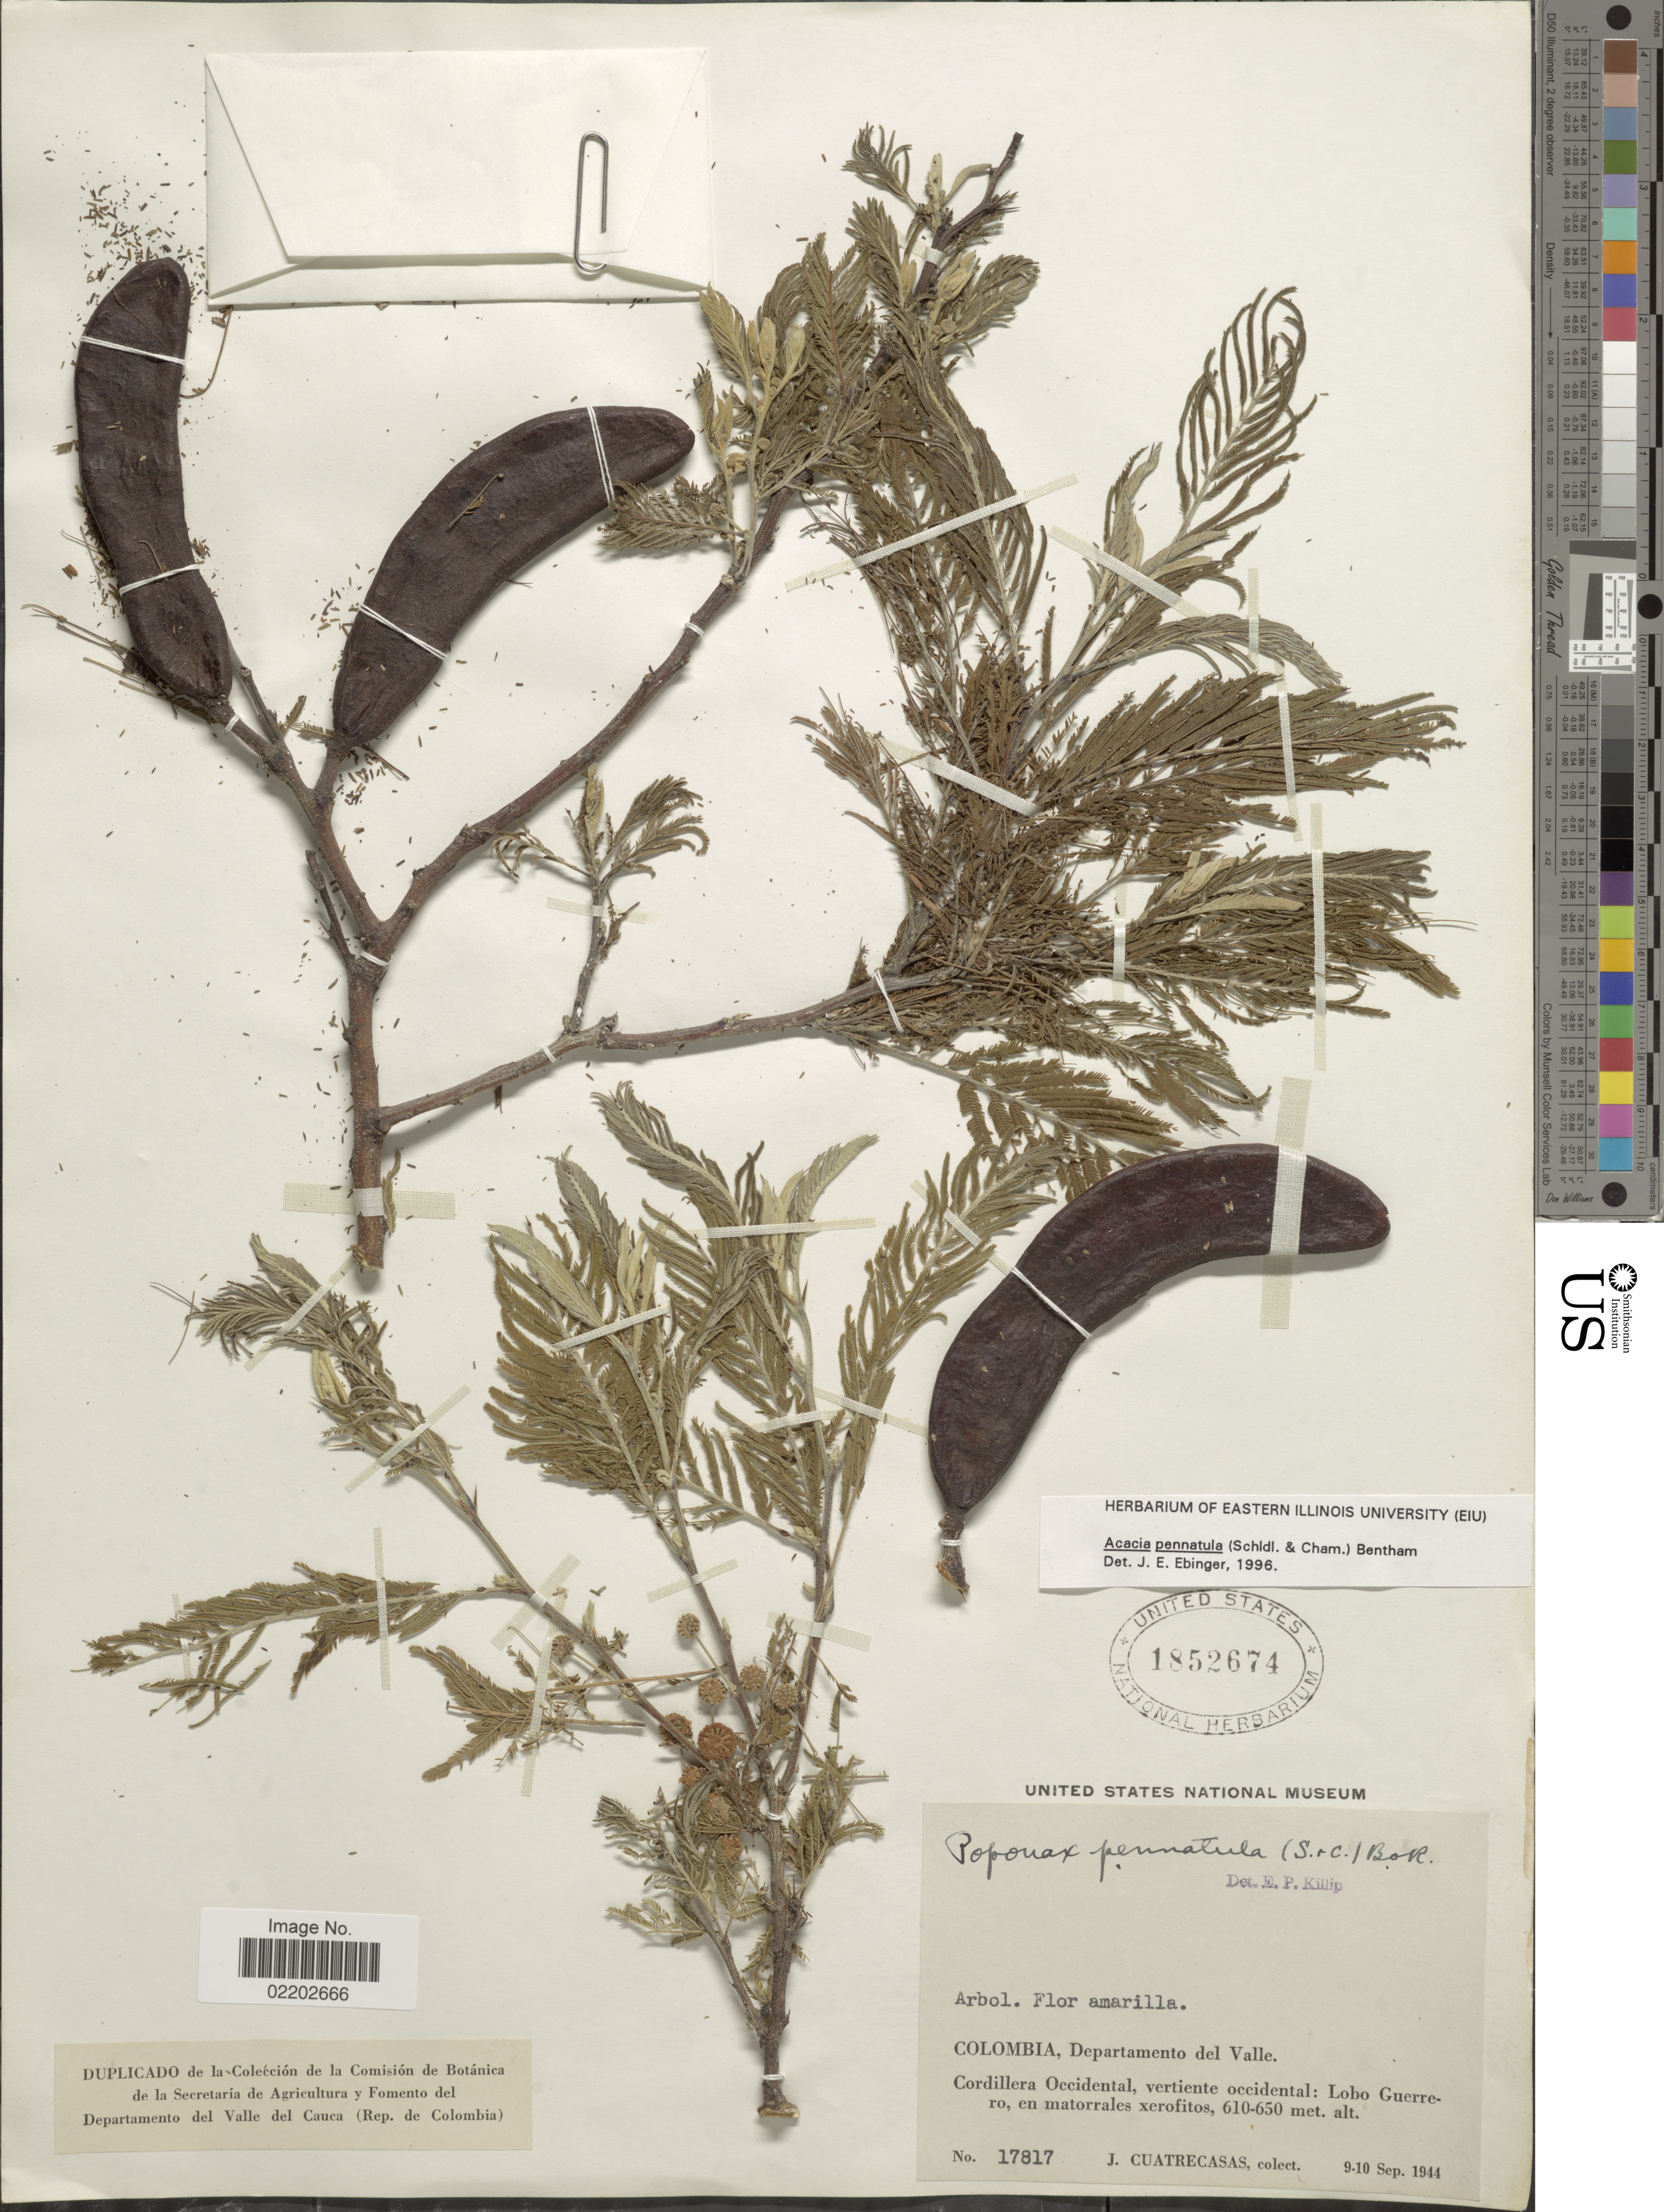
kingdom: Plantae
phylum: Tracheophyta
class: Magnoliopsida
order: Fabales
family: Fabaceae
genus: Vachellia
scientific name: Vachellia pennatula var. pennatula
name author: (Schltdl. & Cham.) Seigler & Ebinger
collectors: J. Cuatrecasas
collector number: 17817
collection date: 1944-09-10/1944-10-09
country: Colombia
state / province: Valle del Cauca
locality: Colombia, Departamento del Valle. Cordillera Occidental, vertiente occidental: Lobo Guerrero, en matorrales xerofitos.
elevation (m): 610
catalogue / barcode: US 1852674